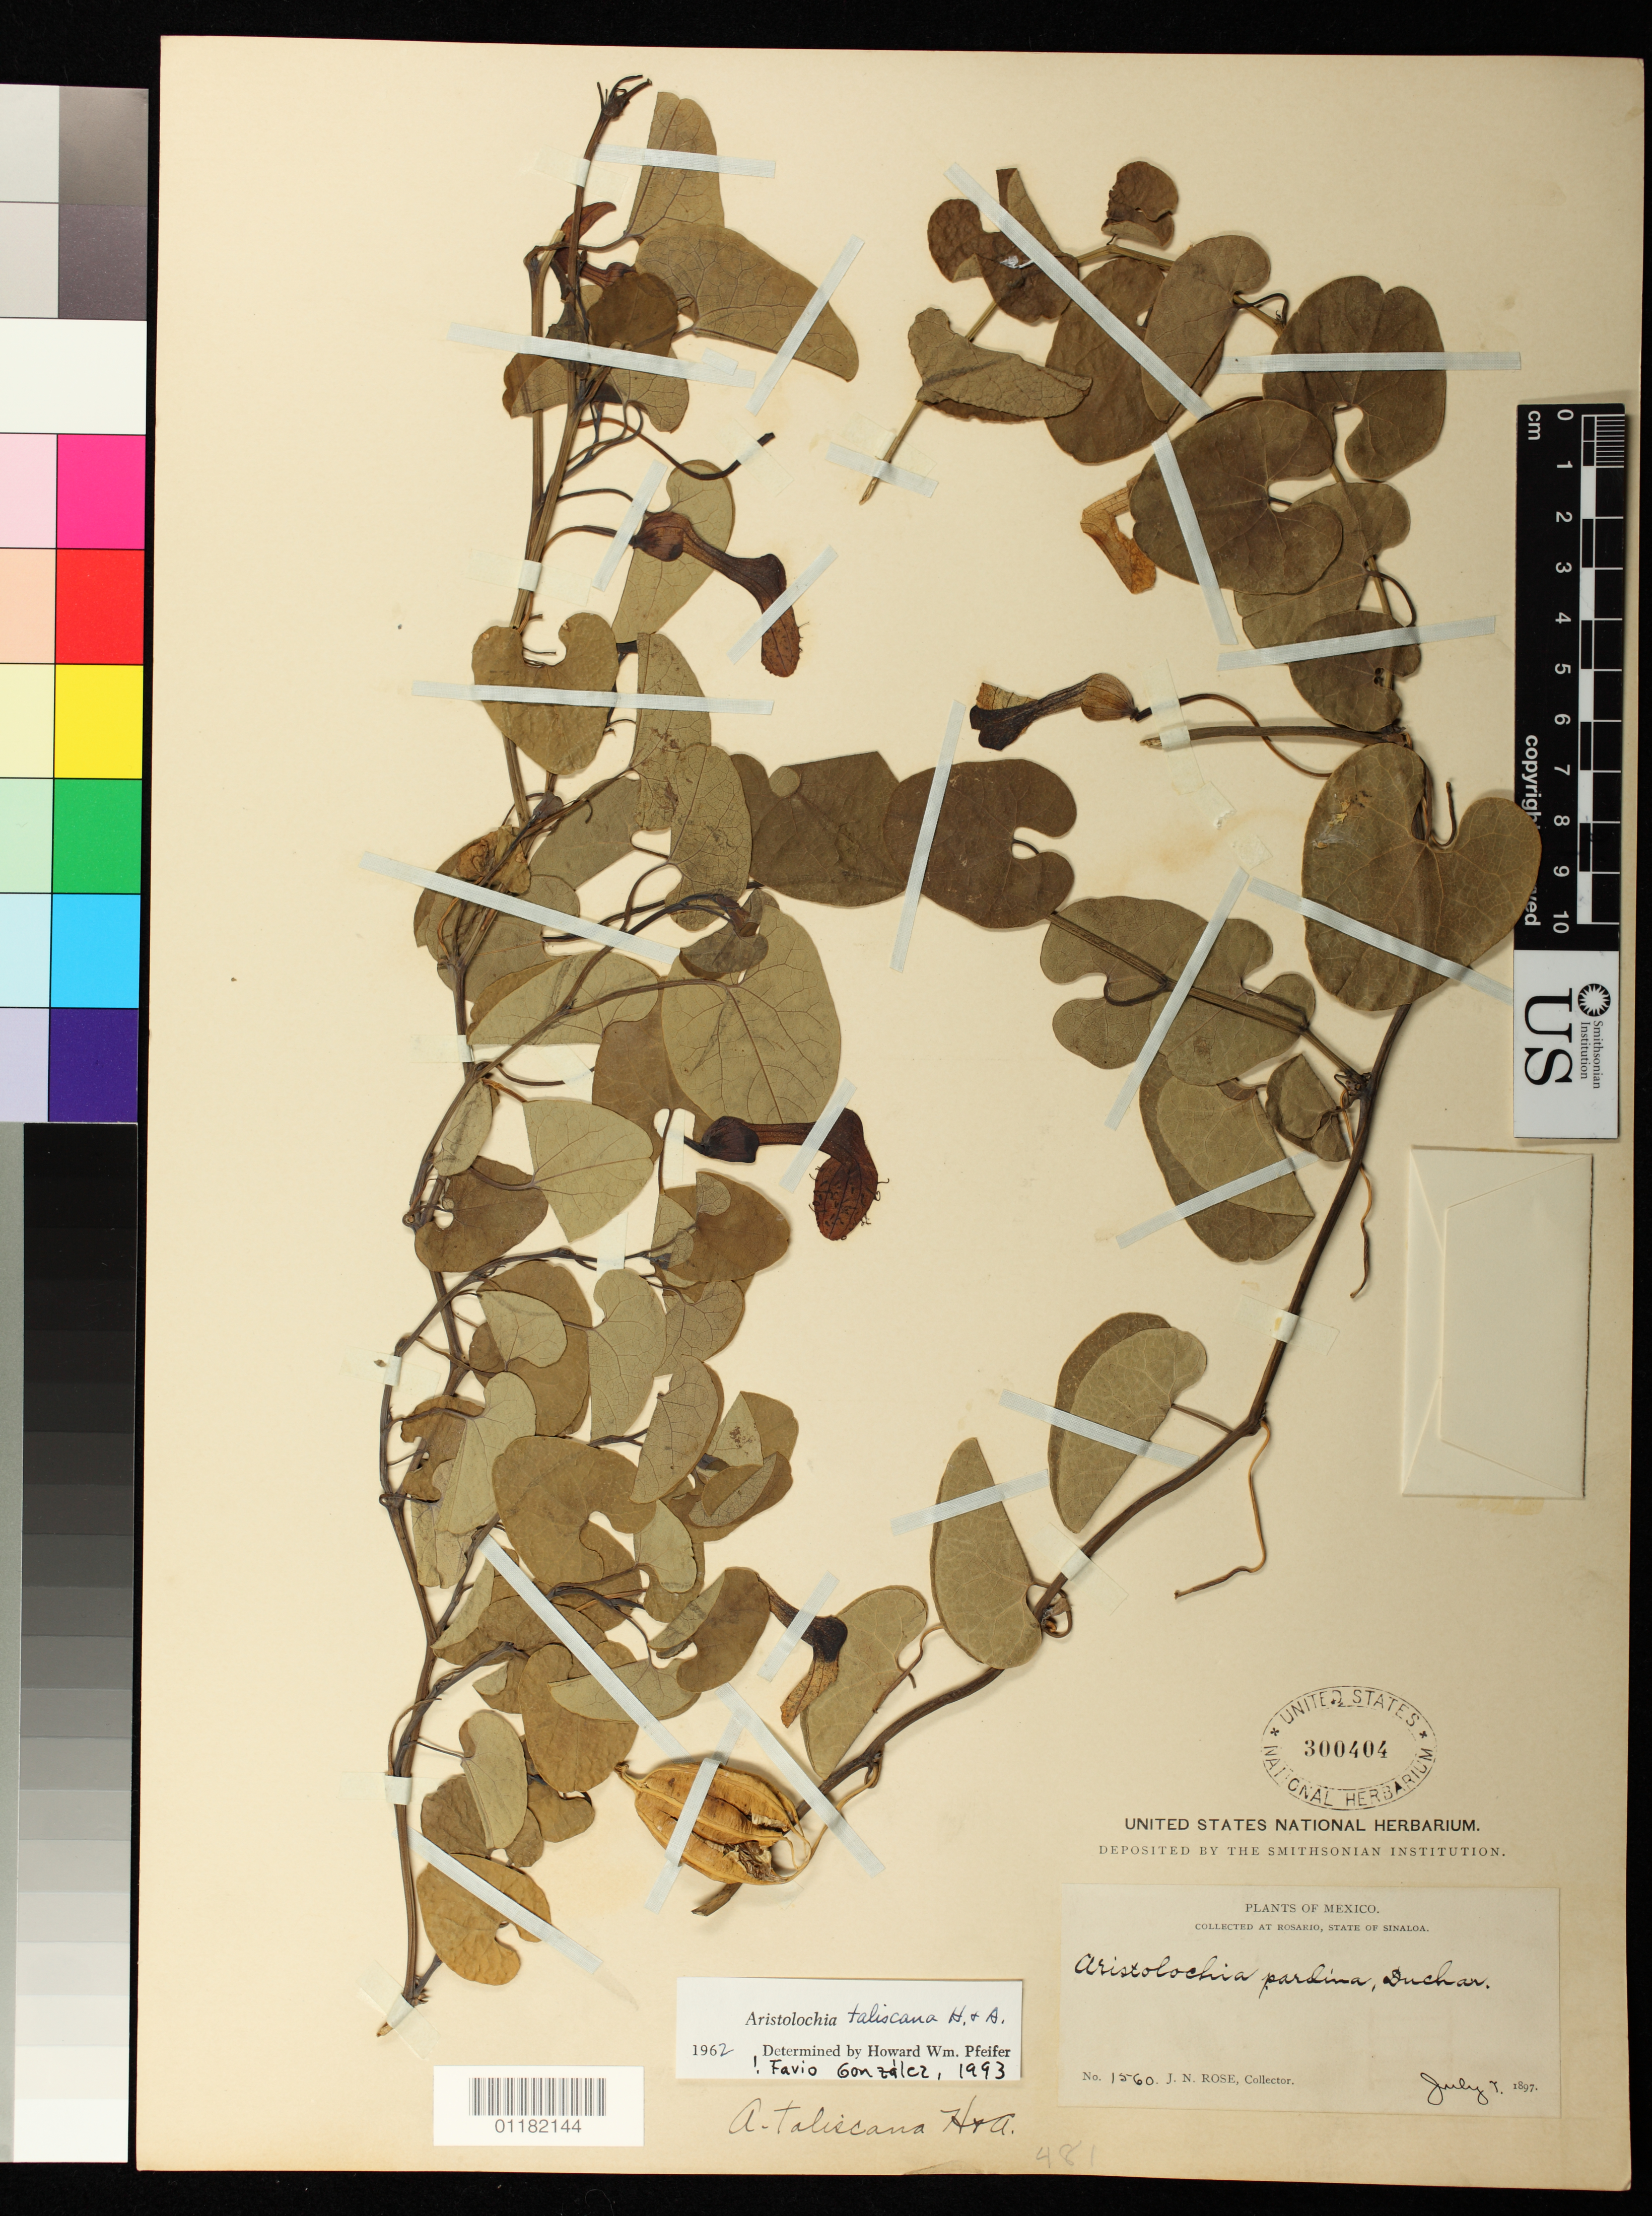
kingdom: Plantae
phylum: Tracheophyta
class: Magnoliopsida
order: Piperales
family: Aristolochiaceae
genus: Aristolochia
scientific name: Aristolochia taliscana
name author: Hook. & Arn.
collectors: J. N. Rose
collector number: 1560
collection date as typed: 07 Jul 1897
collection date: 1897-07-07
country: Mexico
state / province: Sinaloa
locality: Rosario.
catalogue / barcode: US 300404